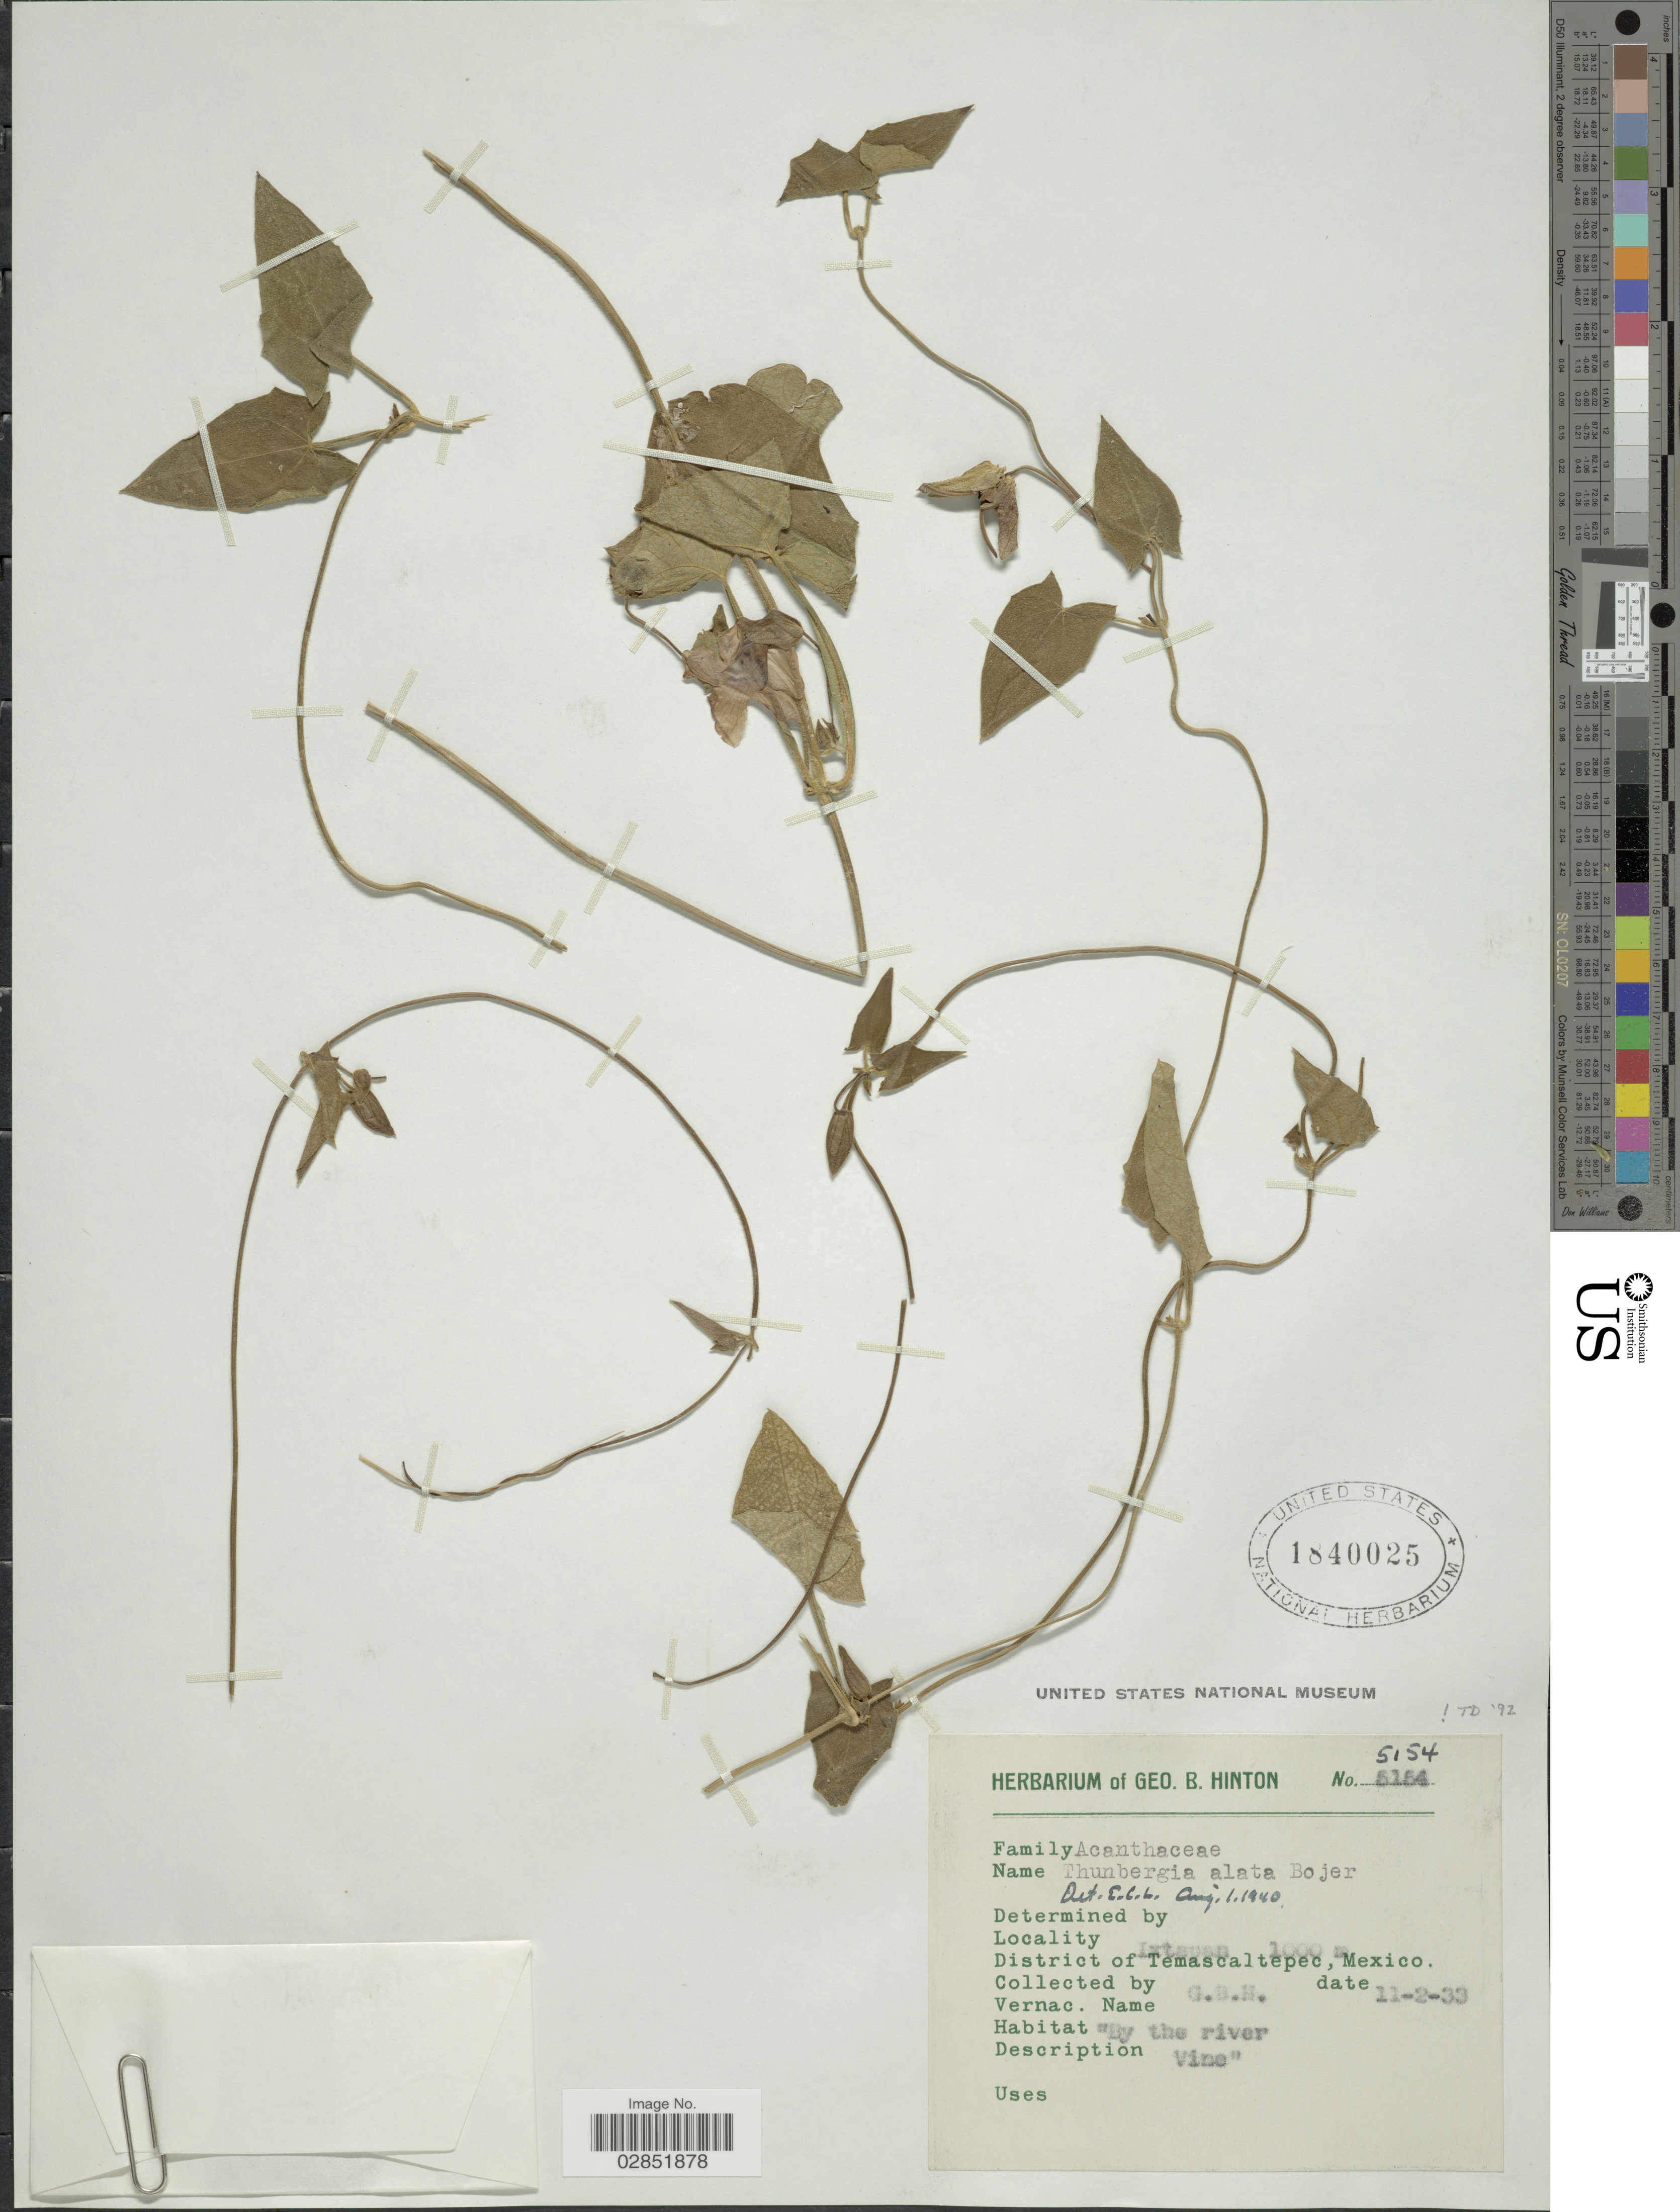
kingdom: Plantae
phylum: Tracheophyta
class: Magnoliopsida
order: Lamiales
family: Acanthaceae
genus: Thunbergia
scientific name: Thunbergia alata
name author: Bojer ex Sims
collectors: G. B. Hinton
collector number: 5154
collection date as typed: Transcribed d/m/y: 11/2/33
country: Mexico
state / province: México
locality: Ixtapan, District Temascaltepec.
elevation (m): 1000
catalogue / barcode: US 1840025